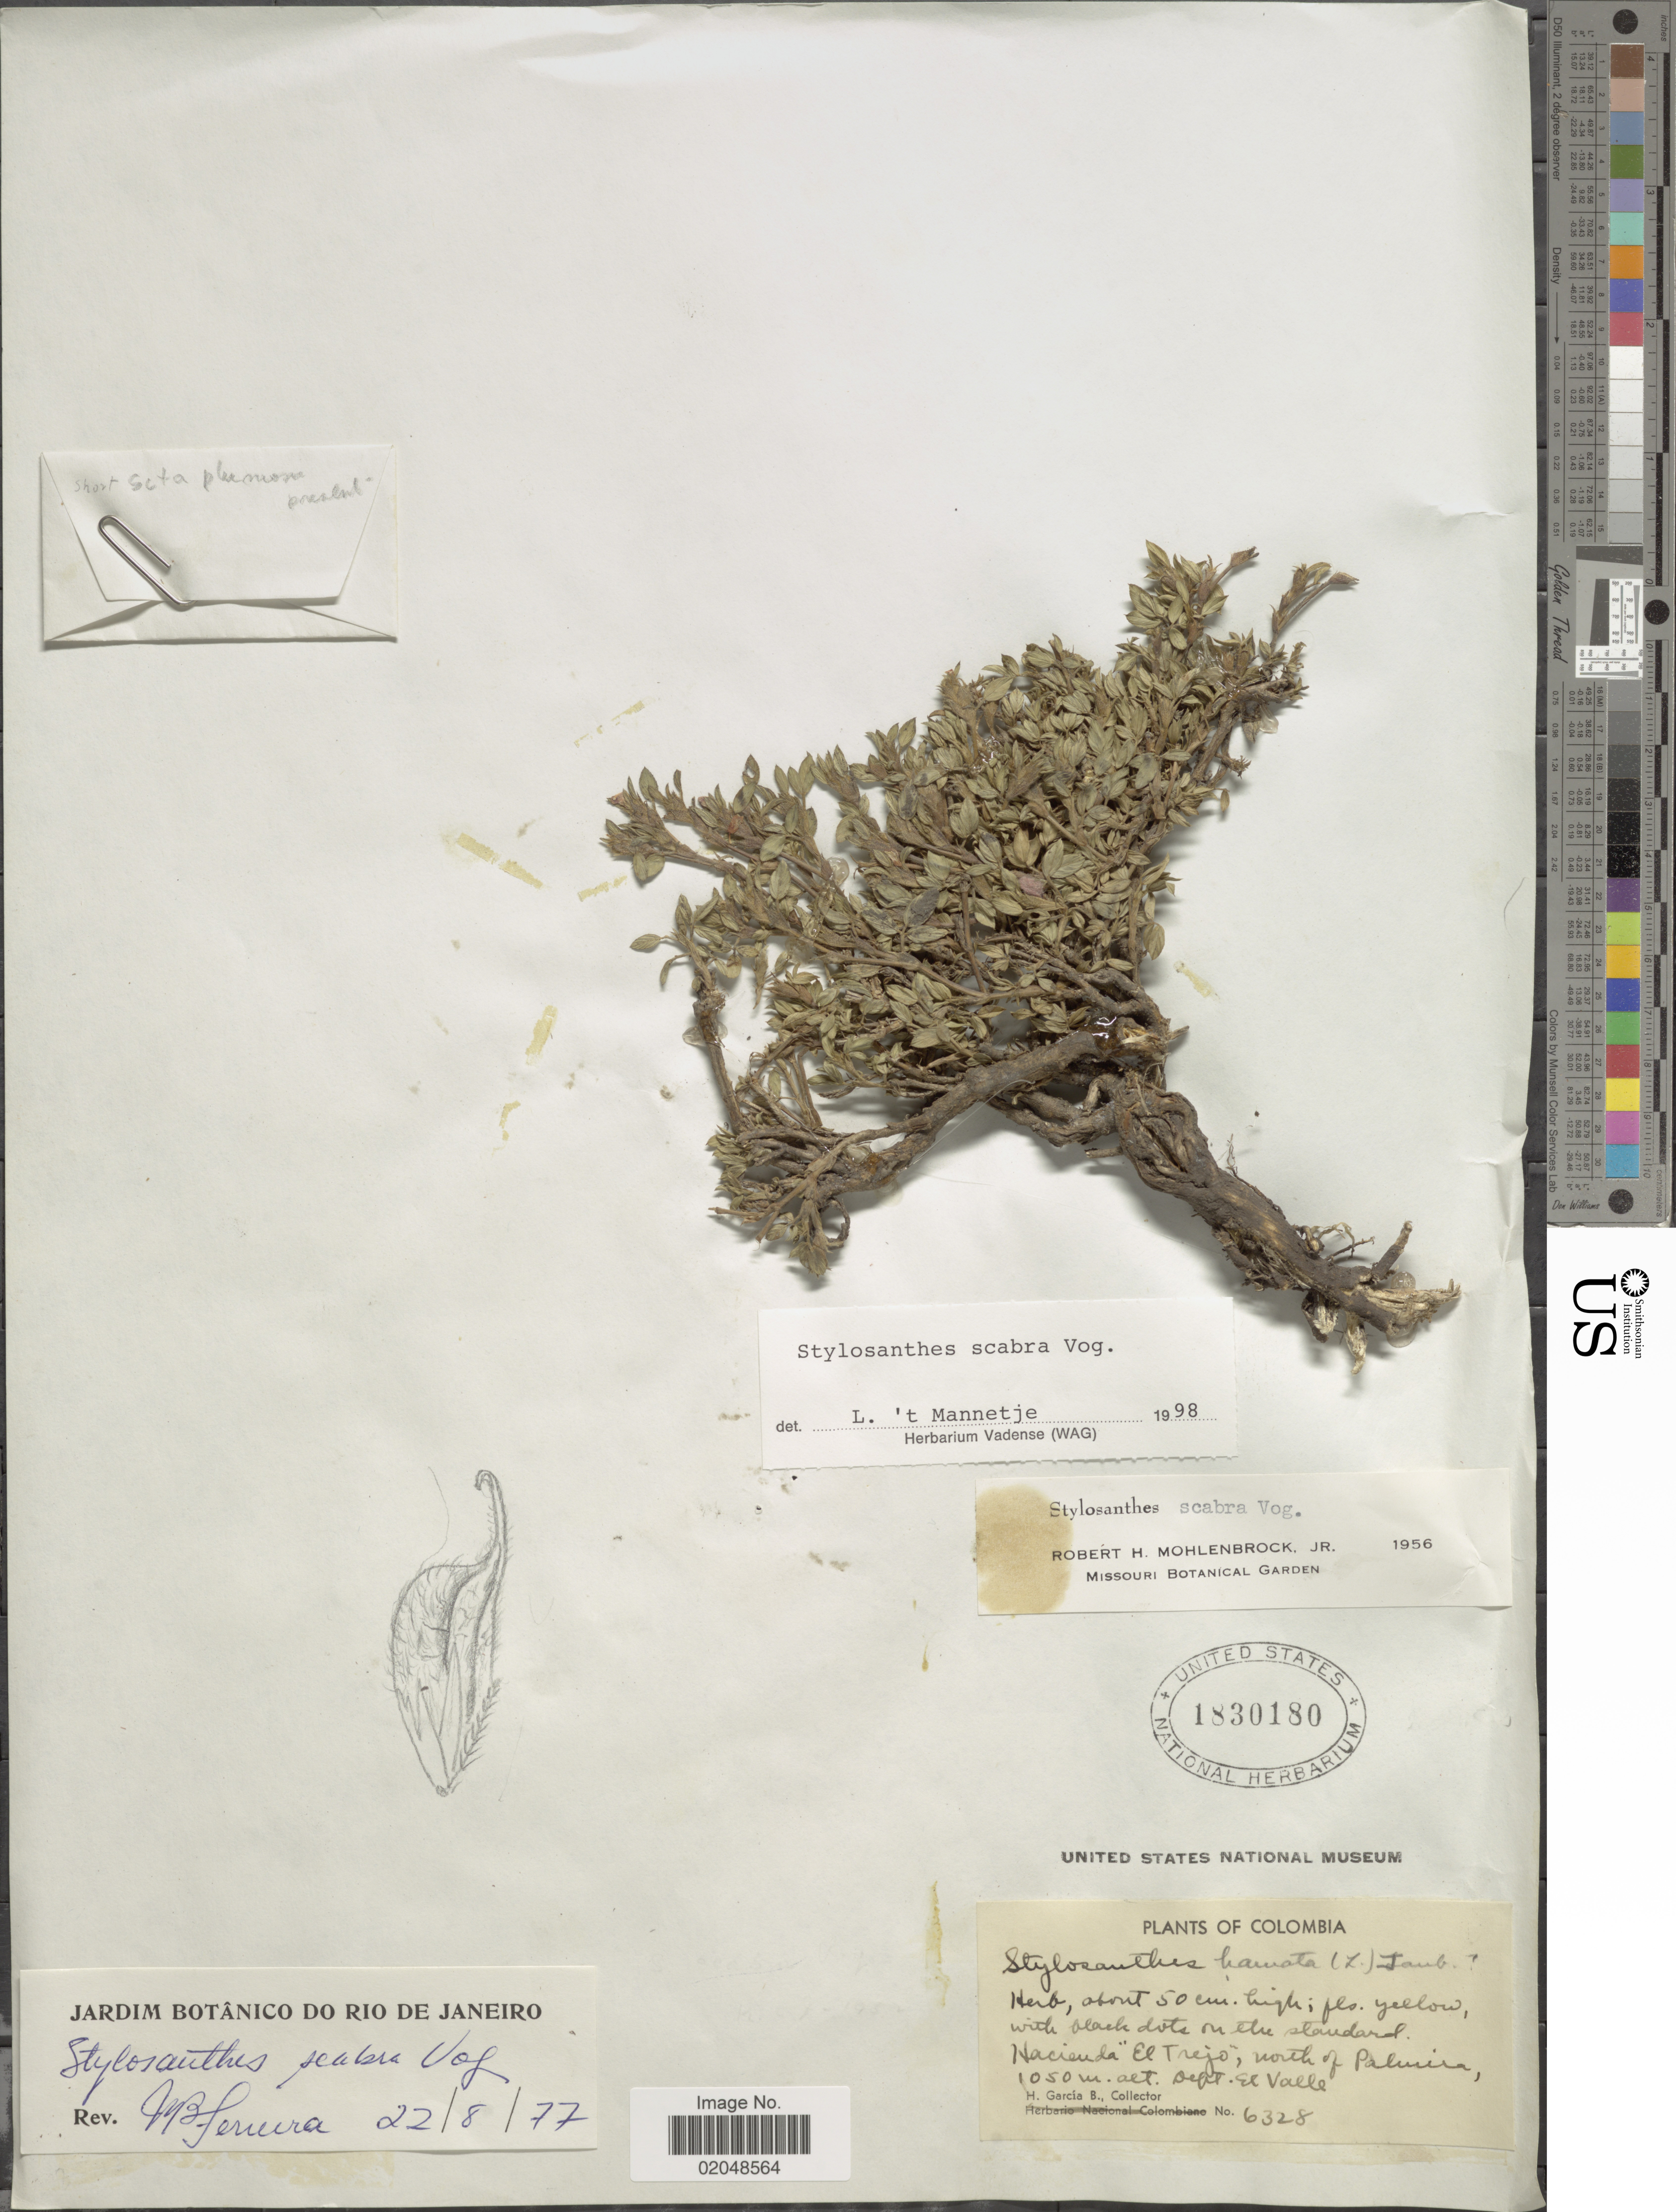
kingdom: Plantae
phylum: Tracheophyta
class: Magnoliopsida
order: Fabales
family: Fabaceae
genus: Stylosanthes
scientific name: Stylosanthes scabra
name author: Vogel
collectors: H. García Barriga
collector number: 6328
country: Colombia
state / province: Valle del Cauca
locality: Hacienda "El Trejo", north of Palmira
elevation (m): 1050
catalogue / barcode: US 1830180